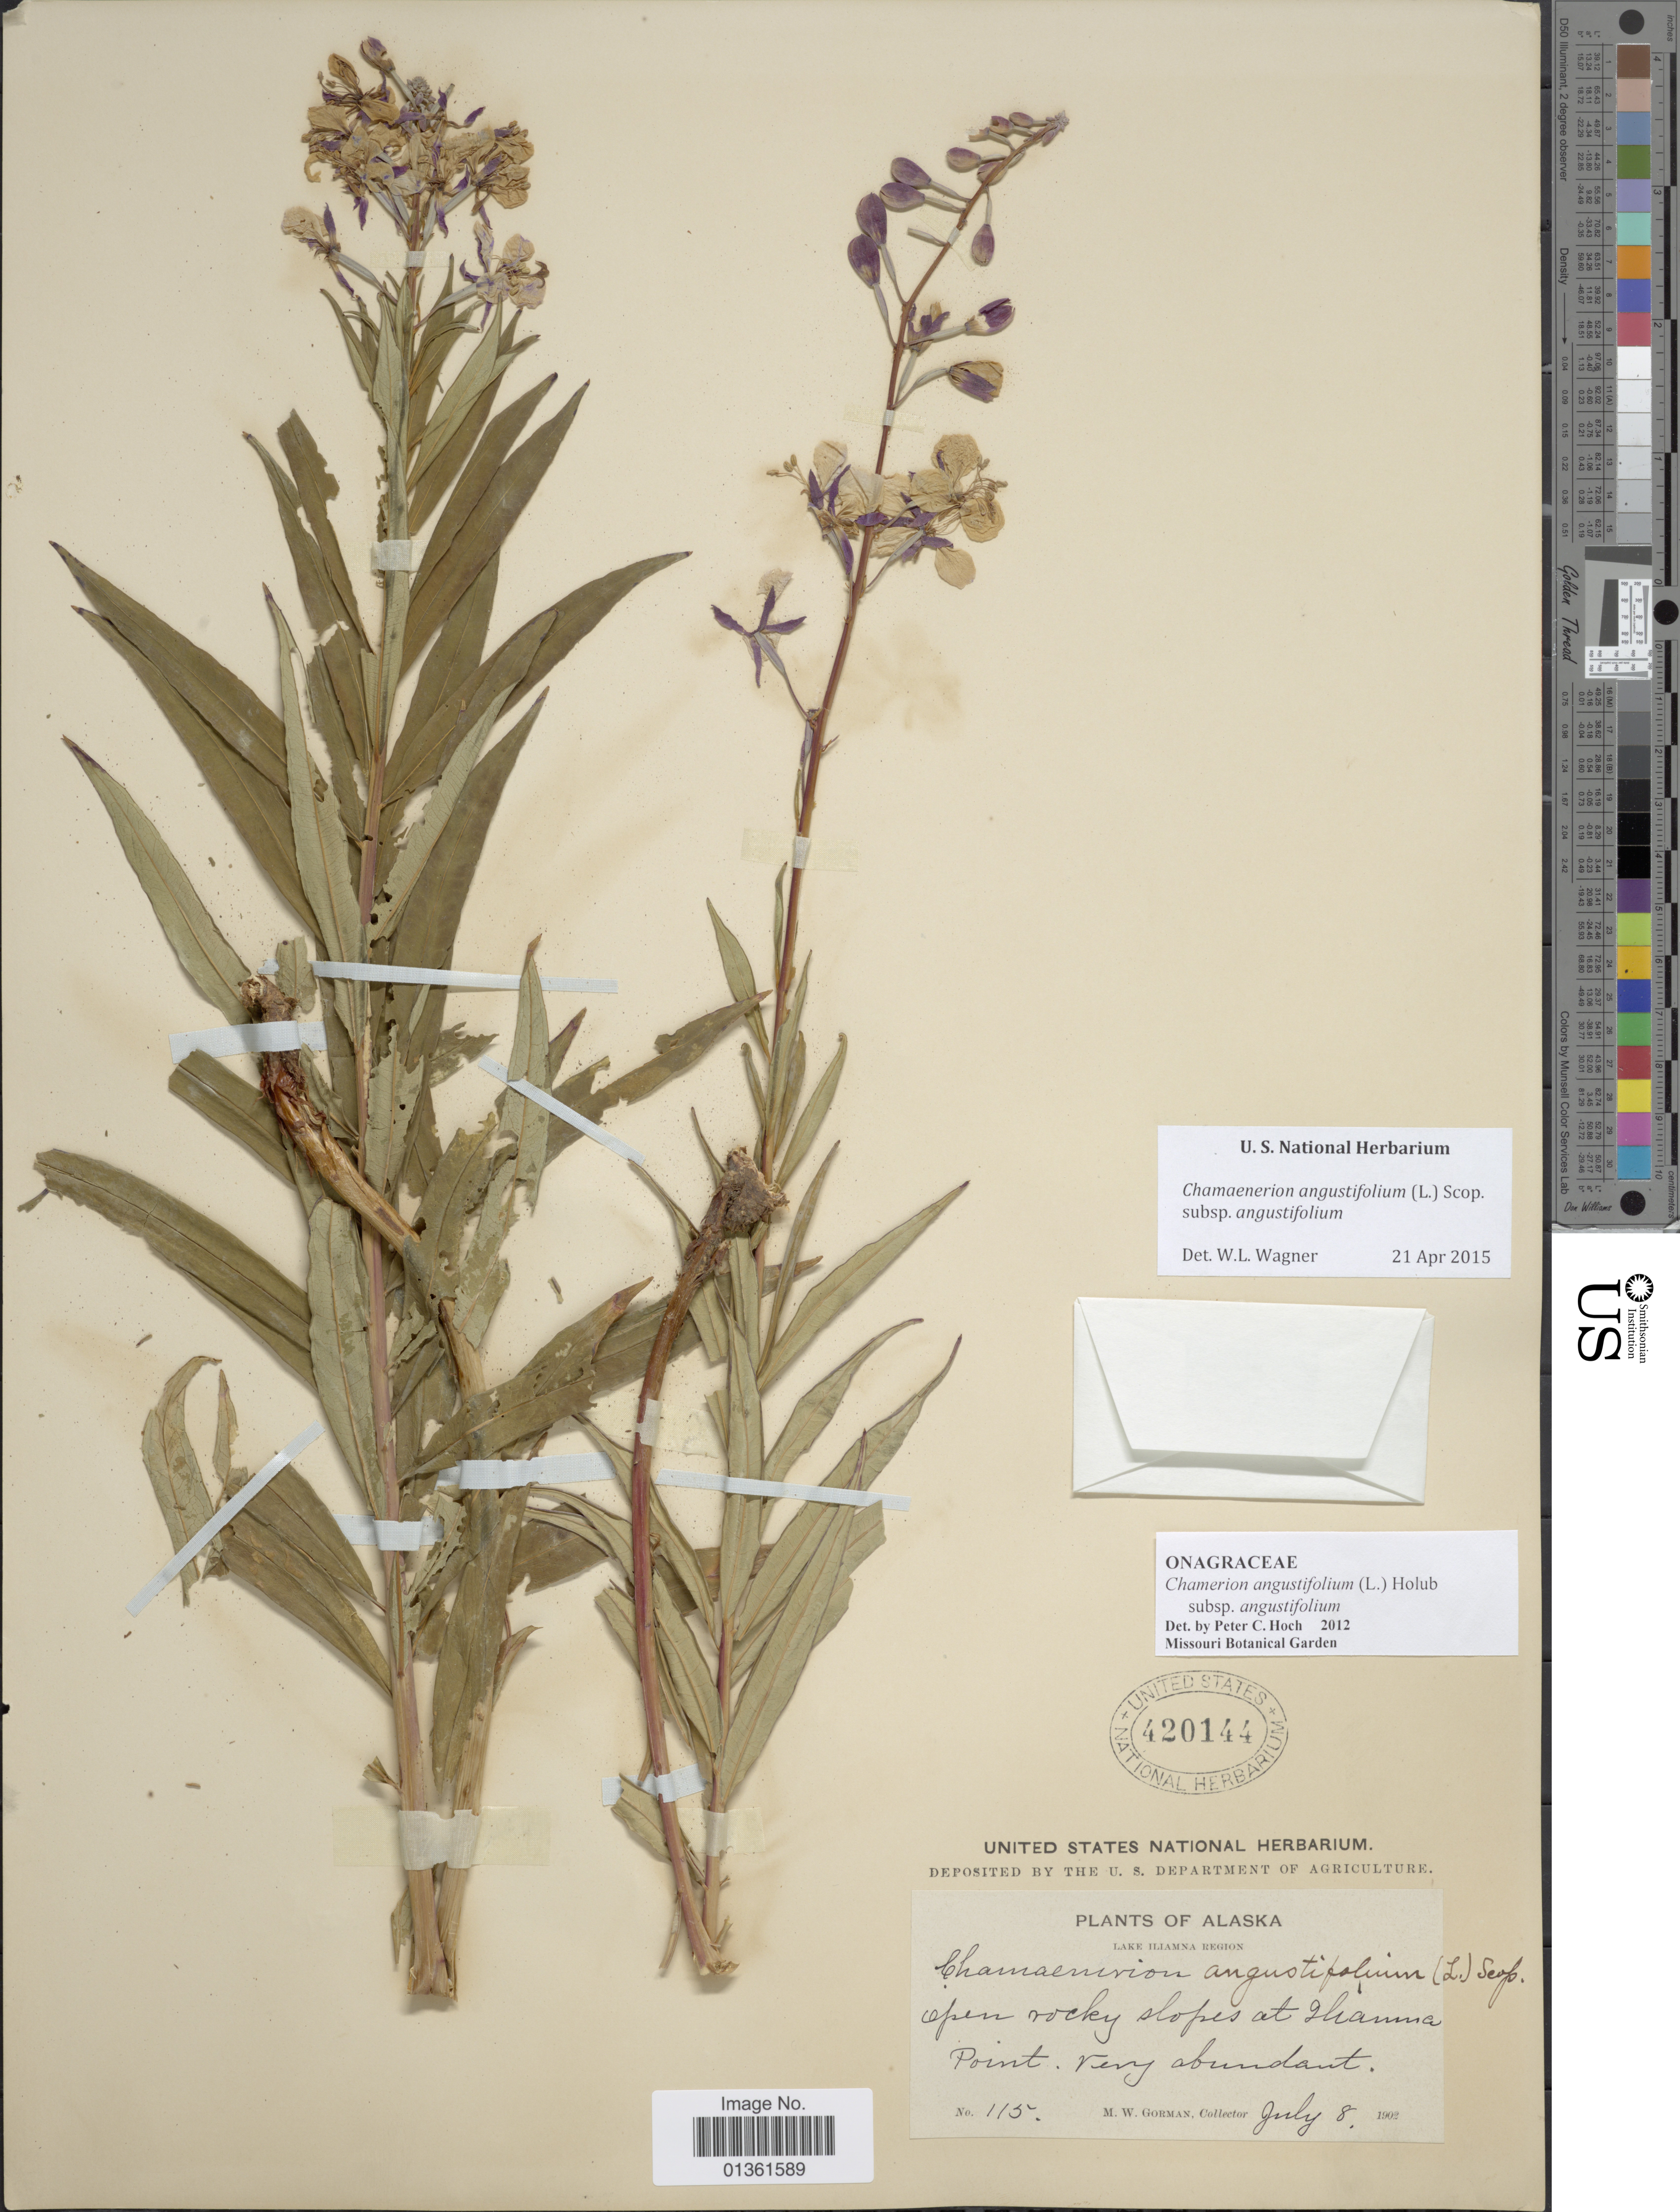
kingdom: Plantae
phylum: Tracheophyta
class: Magnoliopsida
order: Myrtales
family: Onagraceae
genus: Chamaenerion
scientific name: Chamaenerion angustifolium subsp. angustifolium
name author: (L.) Scop.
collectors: M. W. Gorman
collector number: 115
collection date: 1902-07-08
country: United States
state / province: Alaska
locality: Lake Iliamna Region. Open rocky slopes at Iliamna Point.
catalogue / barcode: US 420144